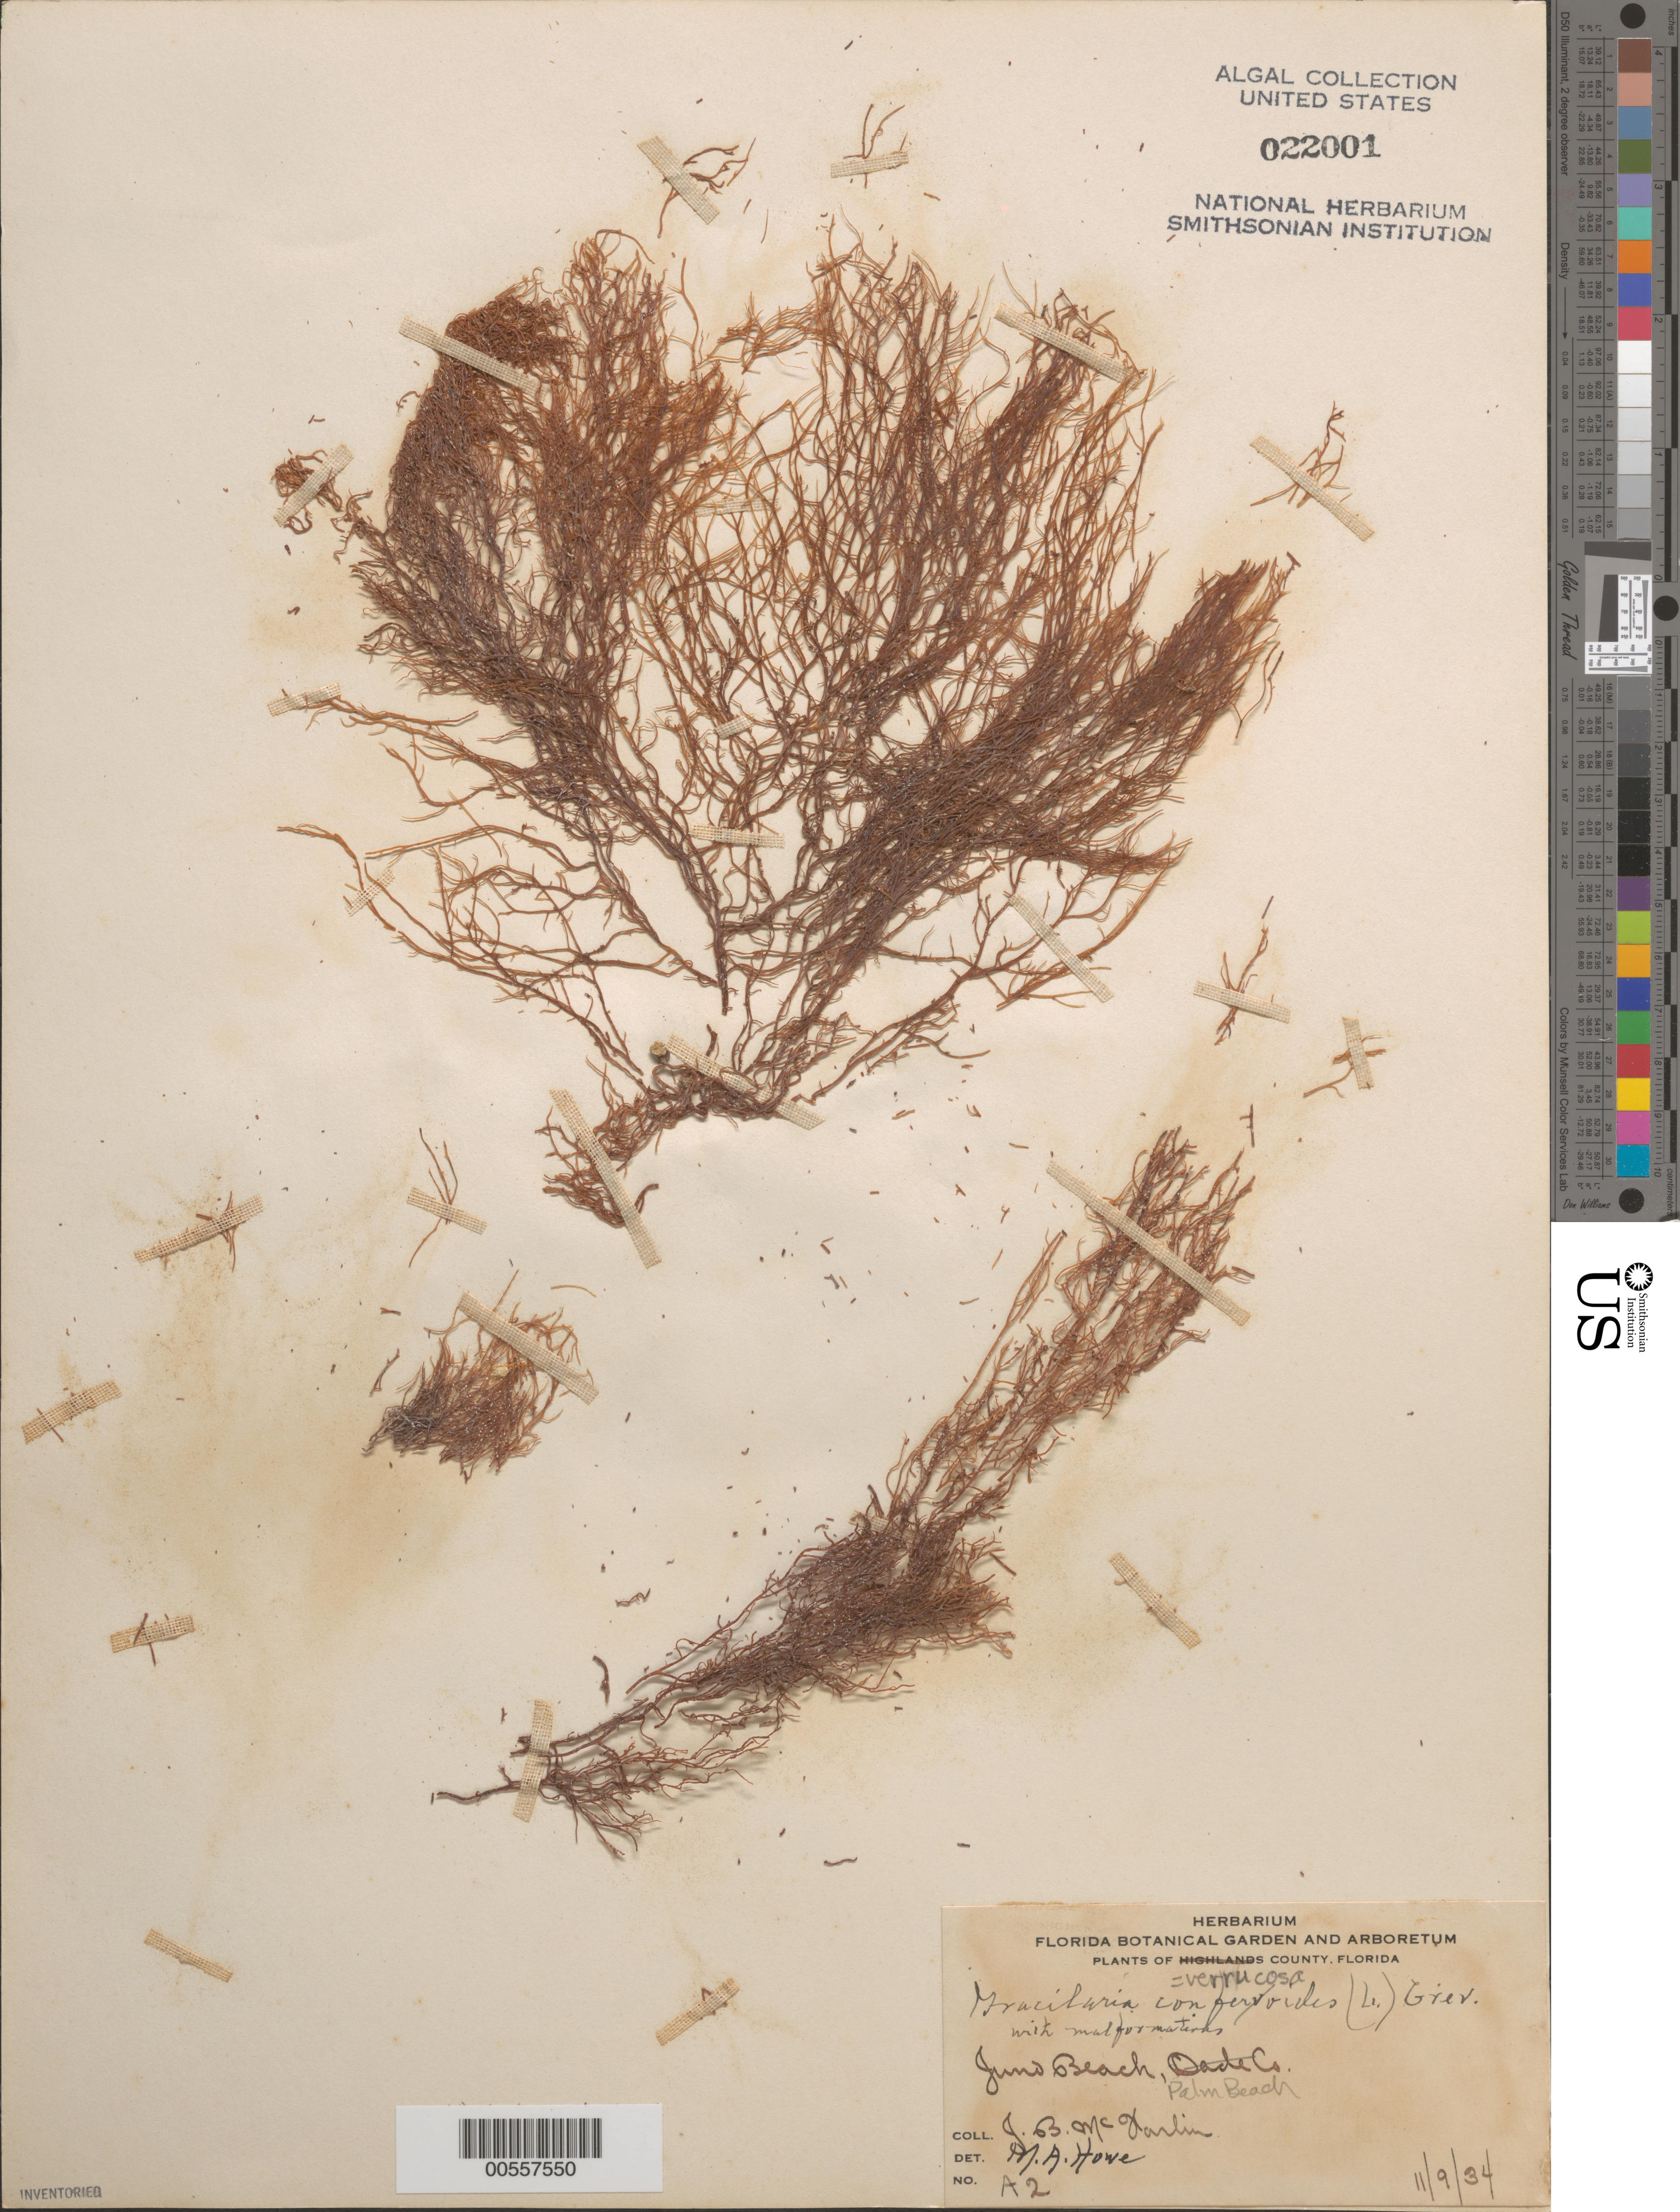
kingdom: Plantae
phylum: Rhodophyta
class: Florideophyceae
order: Gracilariales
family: Gracilariaceae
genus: Gracilariopsis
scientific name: Gracilariopsis longissima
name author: (S.G. Gmel.) Steentoft et al.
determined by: Algae name updating Project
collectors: J. McFarlin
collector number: A2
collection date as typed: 09 Nov 1934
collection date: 1934-11-09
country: United States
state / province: Florida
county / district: Palm Beach County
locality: Juno Beach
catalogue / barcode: US 22001